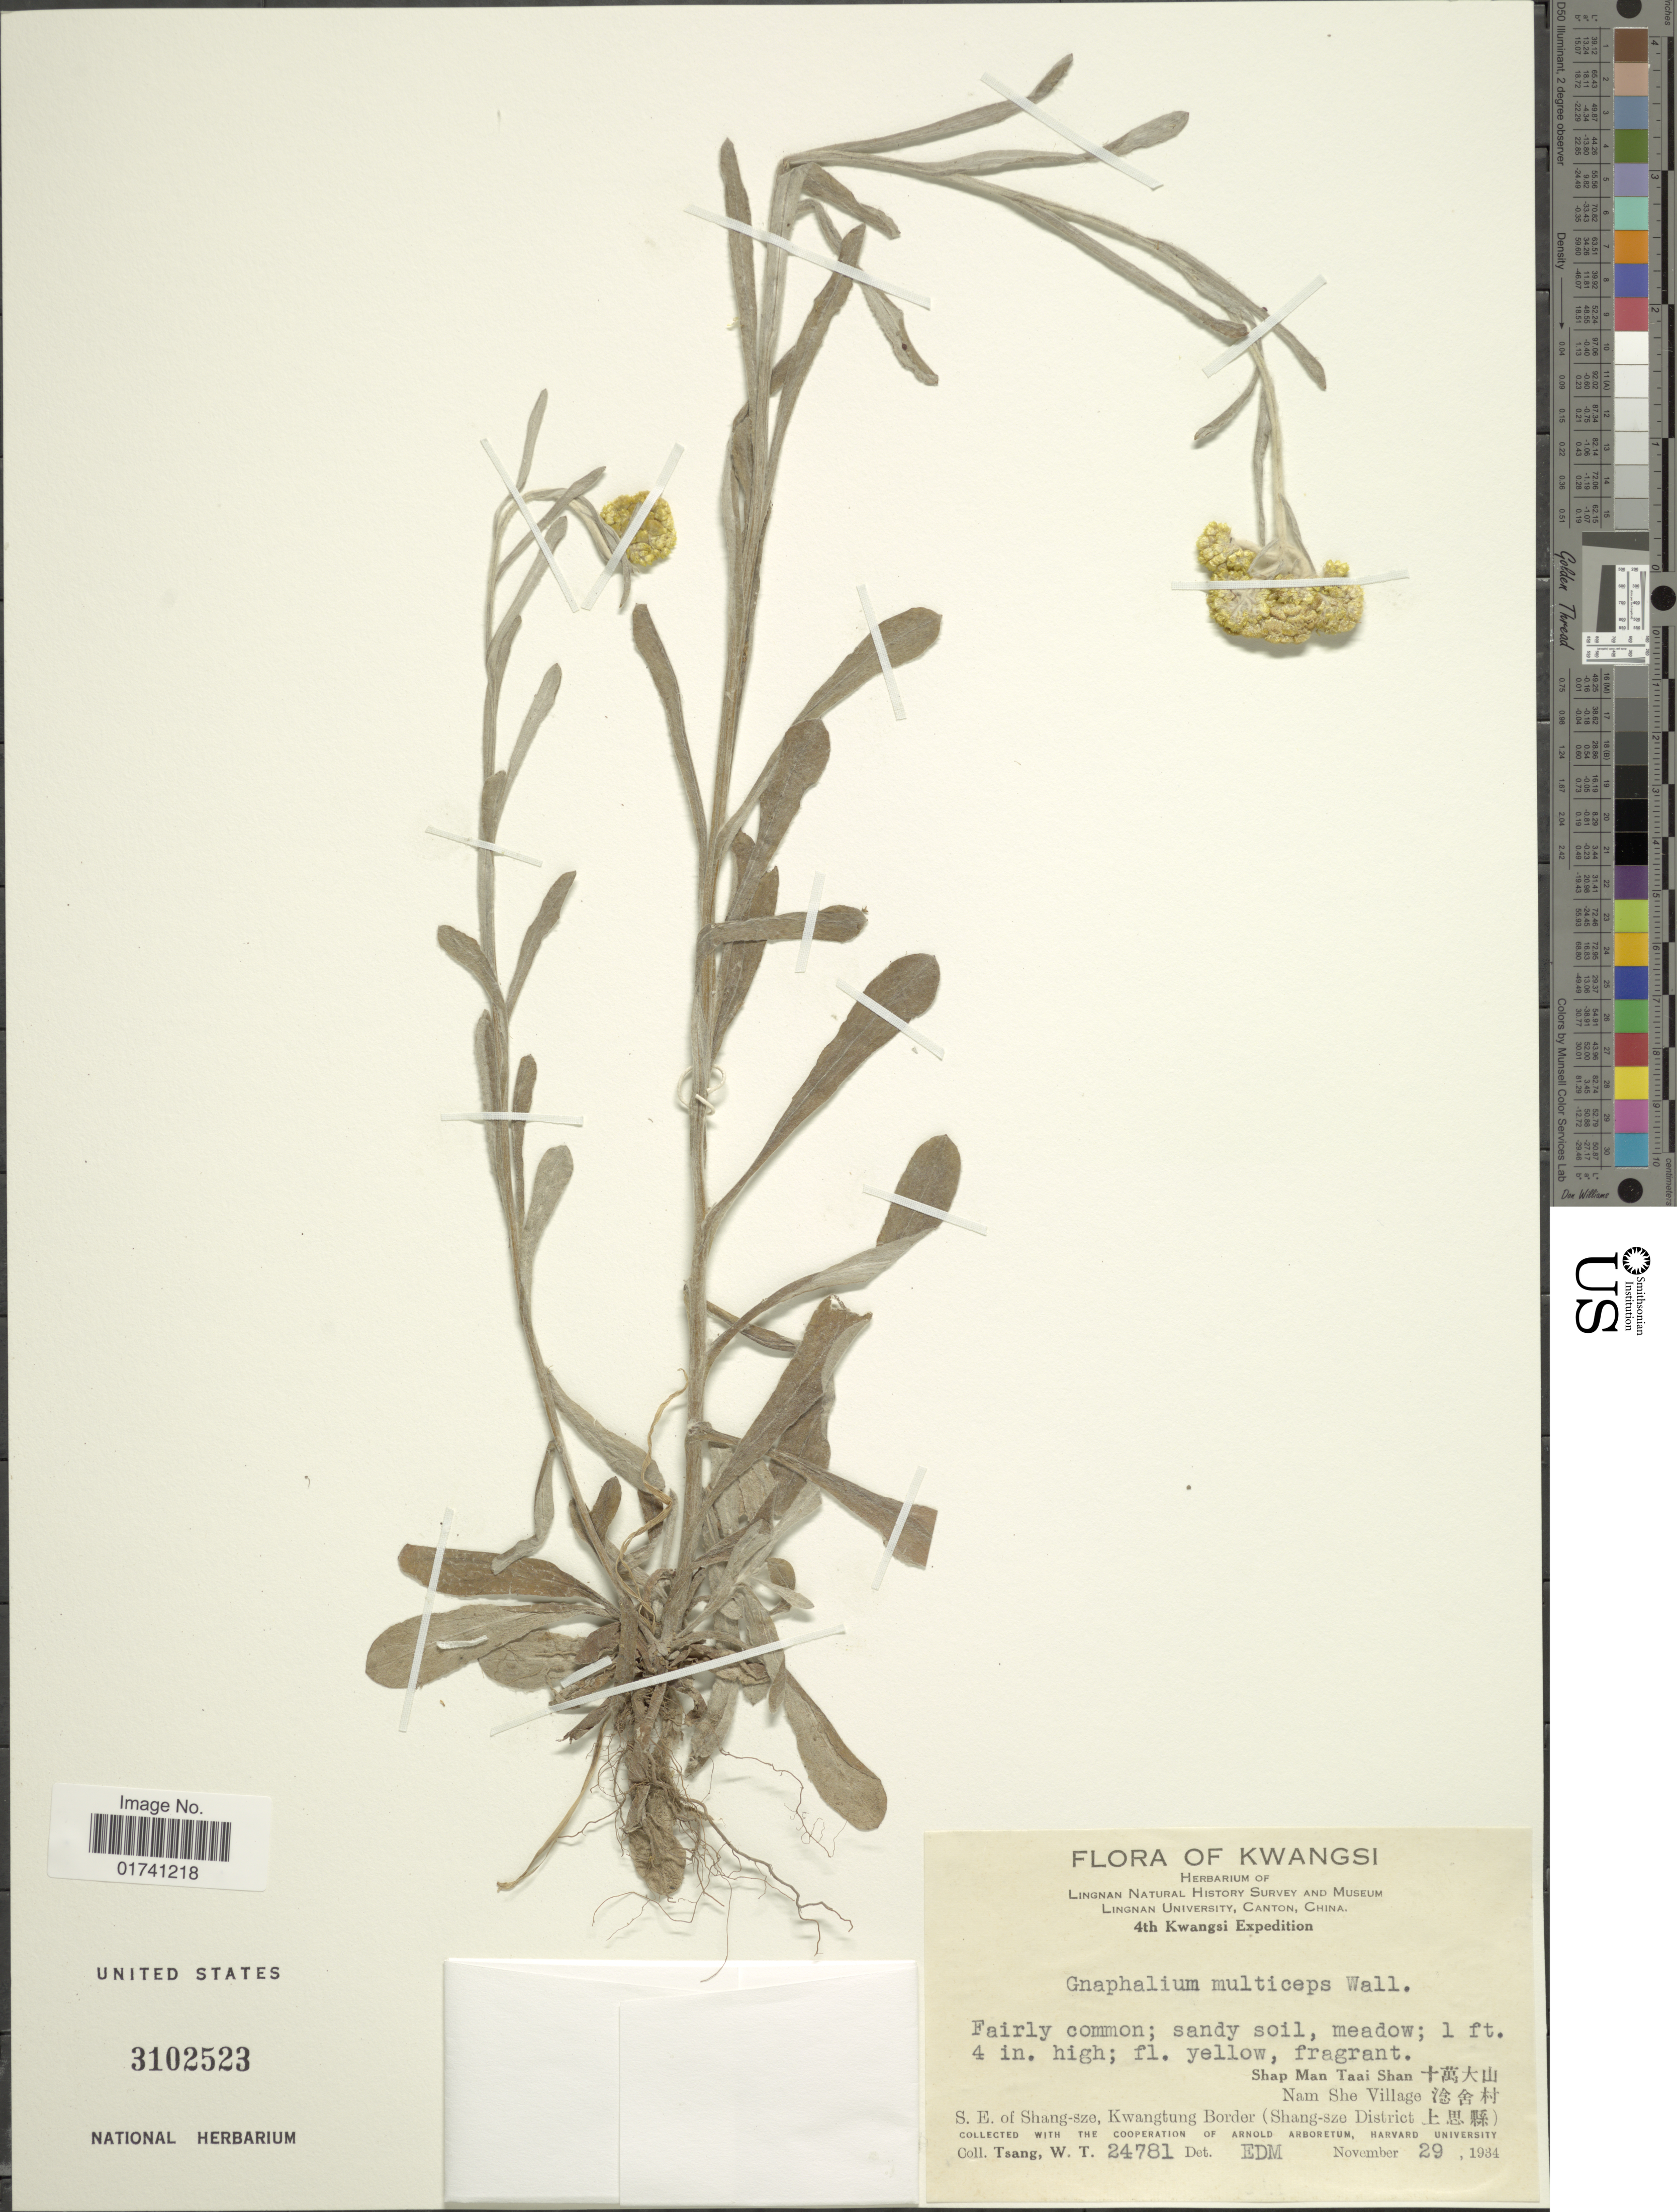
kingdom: Plantae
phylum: Tracheophyta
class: Magnoliopsida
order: Asterales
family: Asteraceae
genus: Laphangium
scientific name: Laphangium affine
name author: (D. Don) Tzvelev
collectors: W. T. Tsang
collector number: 24781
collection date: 1934-11-29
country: China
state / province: Guangxi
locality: Kwangsi. Shap Man Taai Shan.Nam She Village. S. E. of Shang-sze, Kwangtung Border, (Shang-sze District)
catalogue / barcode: US 3102523